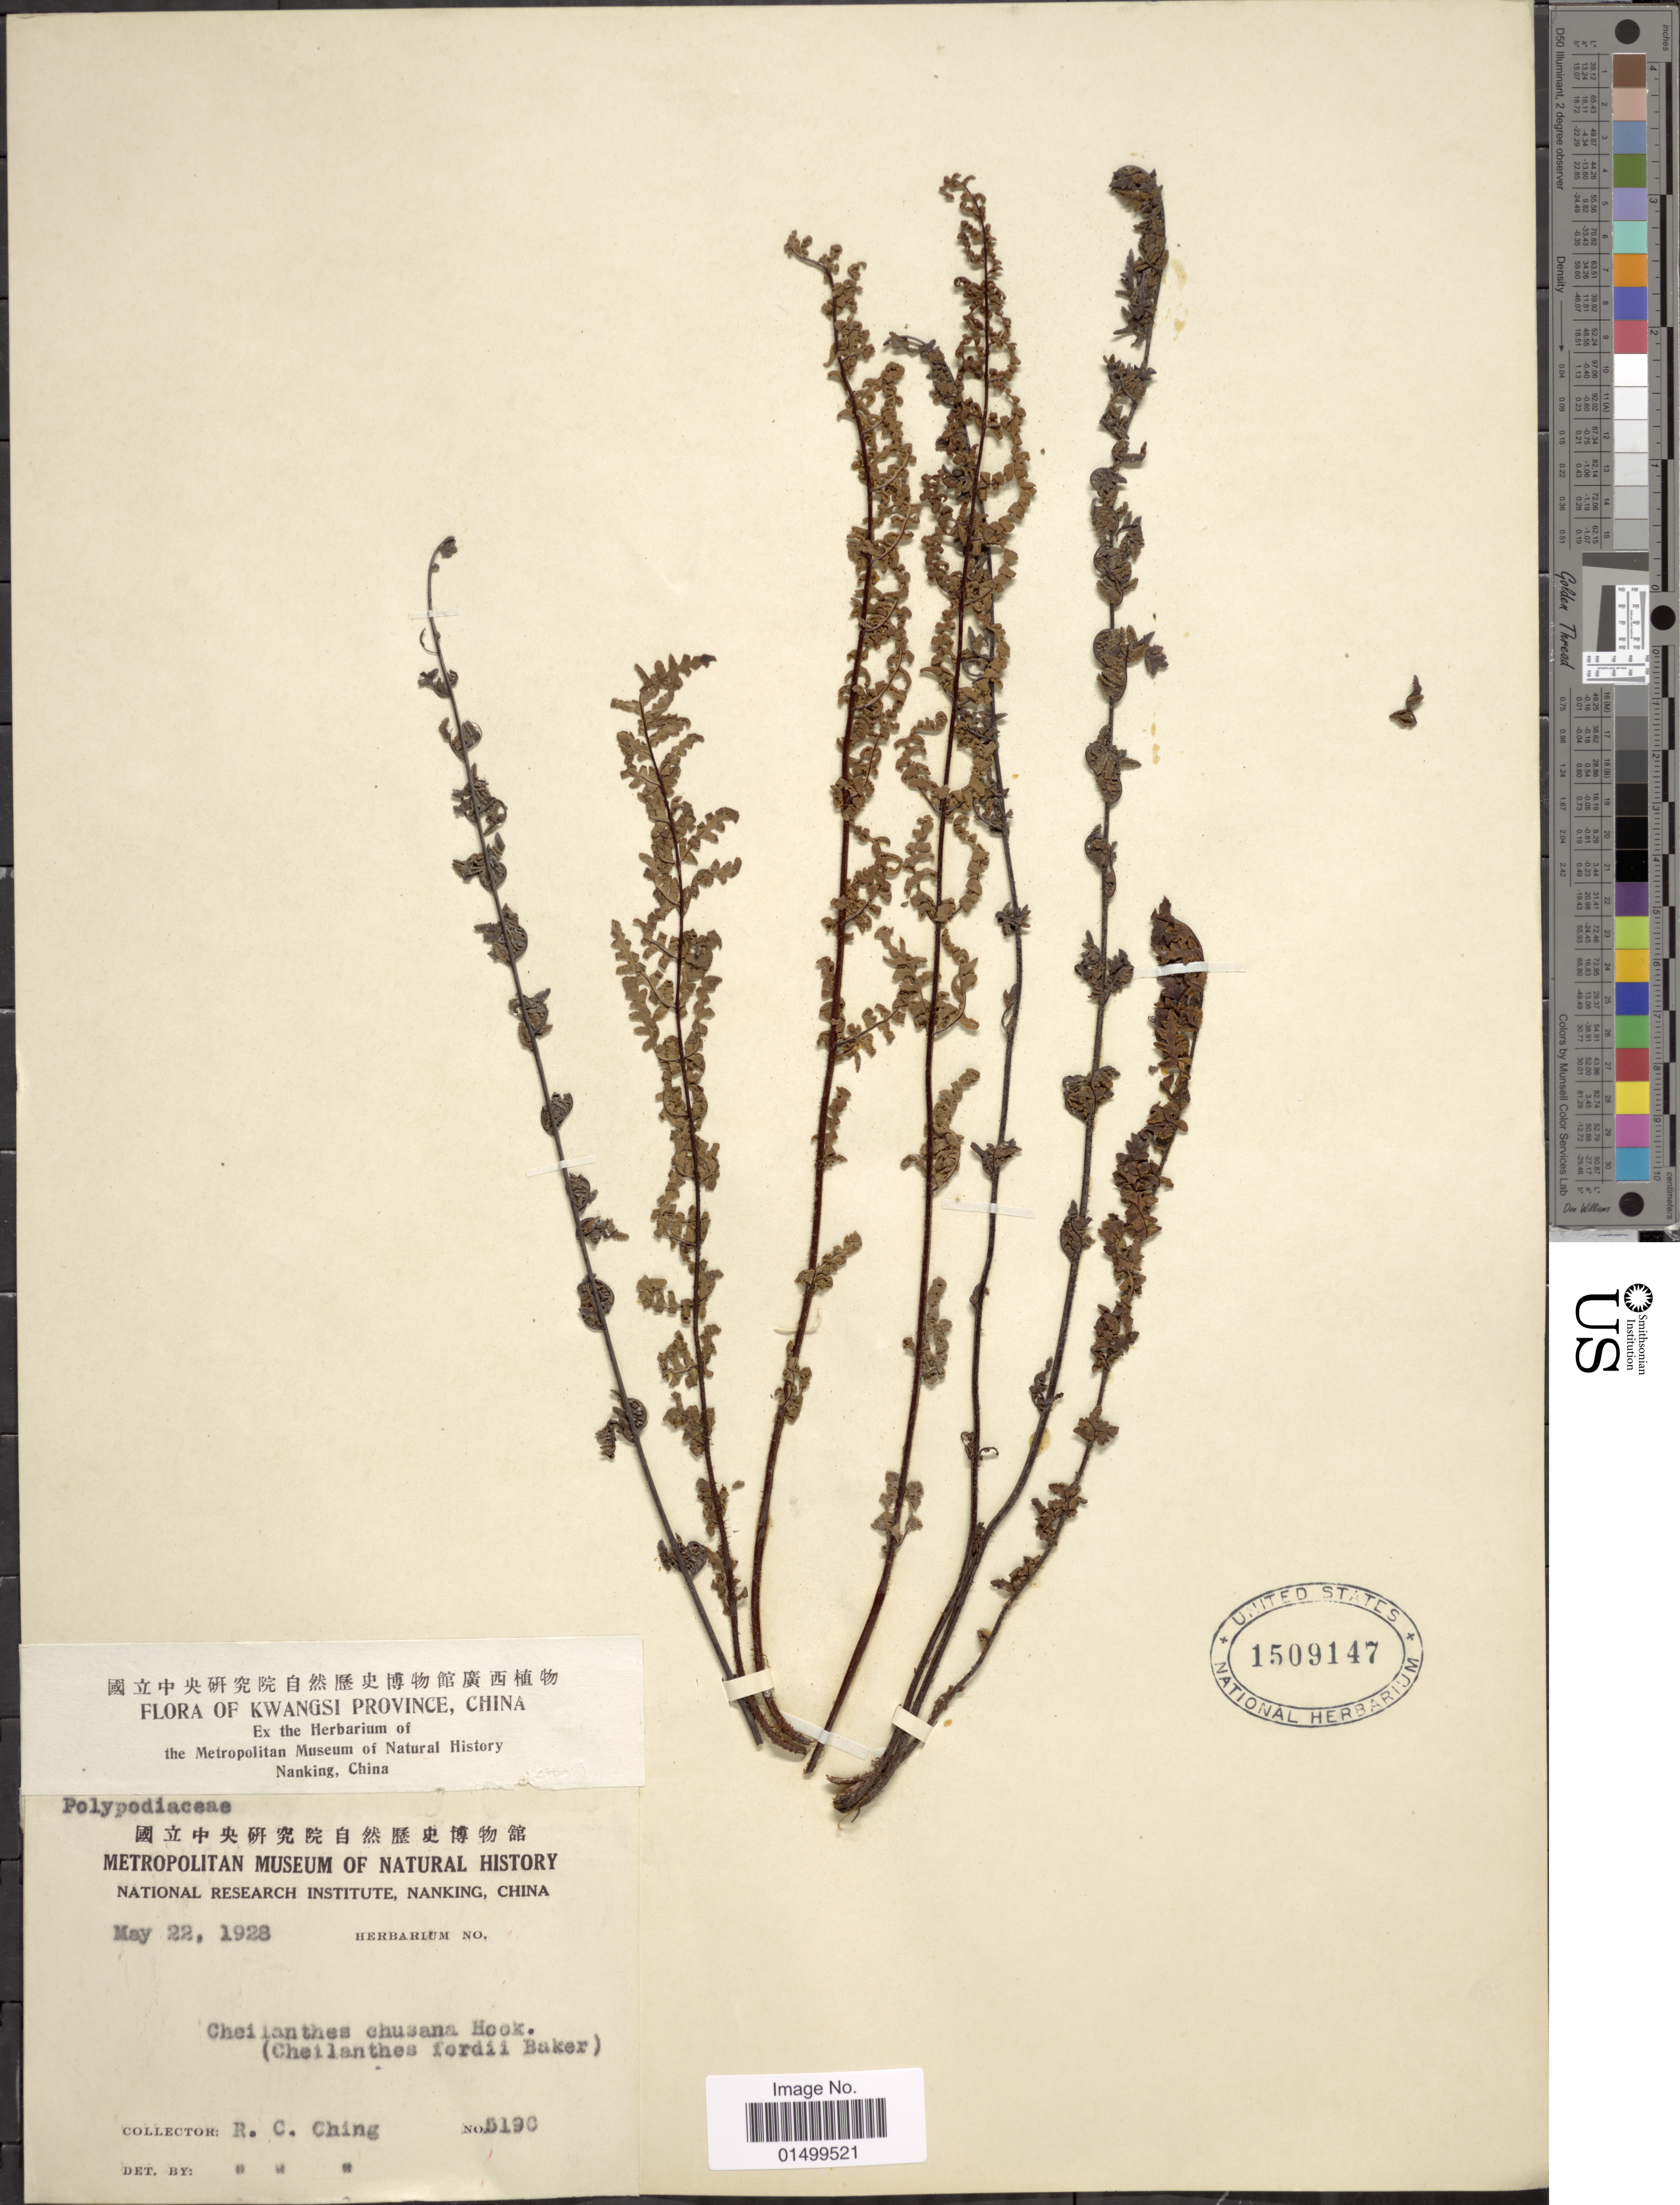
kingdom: Plantae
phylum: Tracheophyta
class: Polypodiopsida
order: Polypodiales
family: Pteridaceae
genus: Cheilanthes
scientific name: Cheilanthes chusana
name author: Hook.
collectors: R. C. Ching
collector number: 5196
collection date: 1928-05-22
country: China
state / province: Guangxi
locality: Kwangsi Province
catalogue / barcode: US 1509147